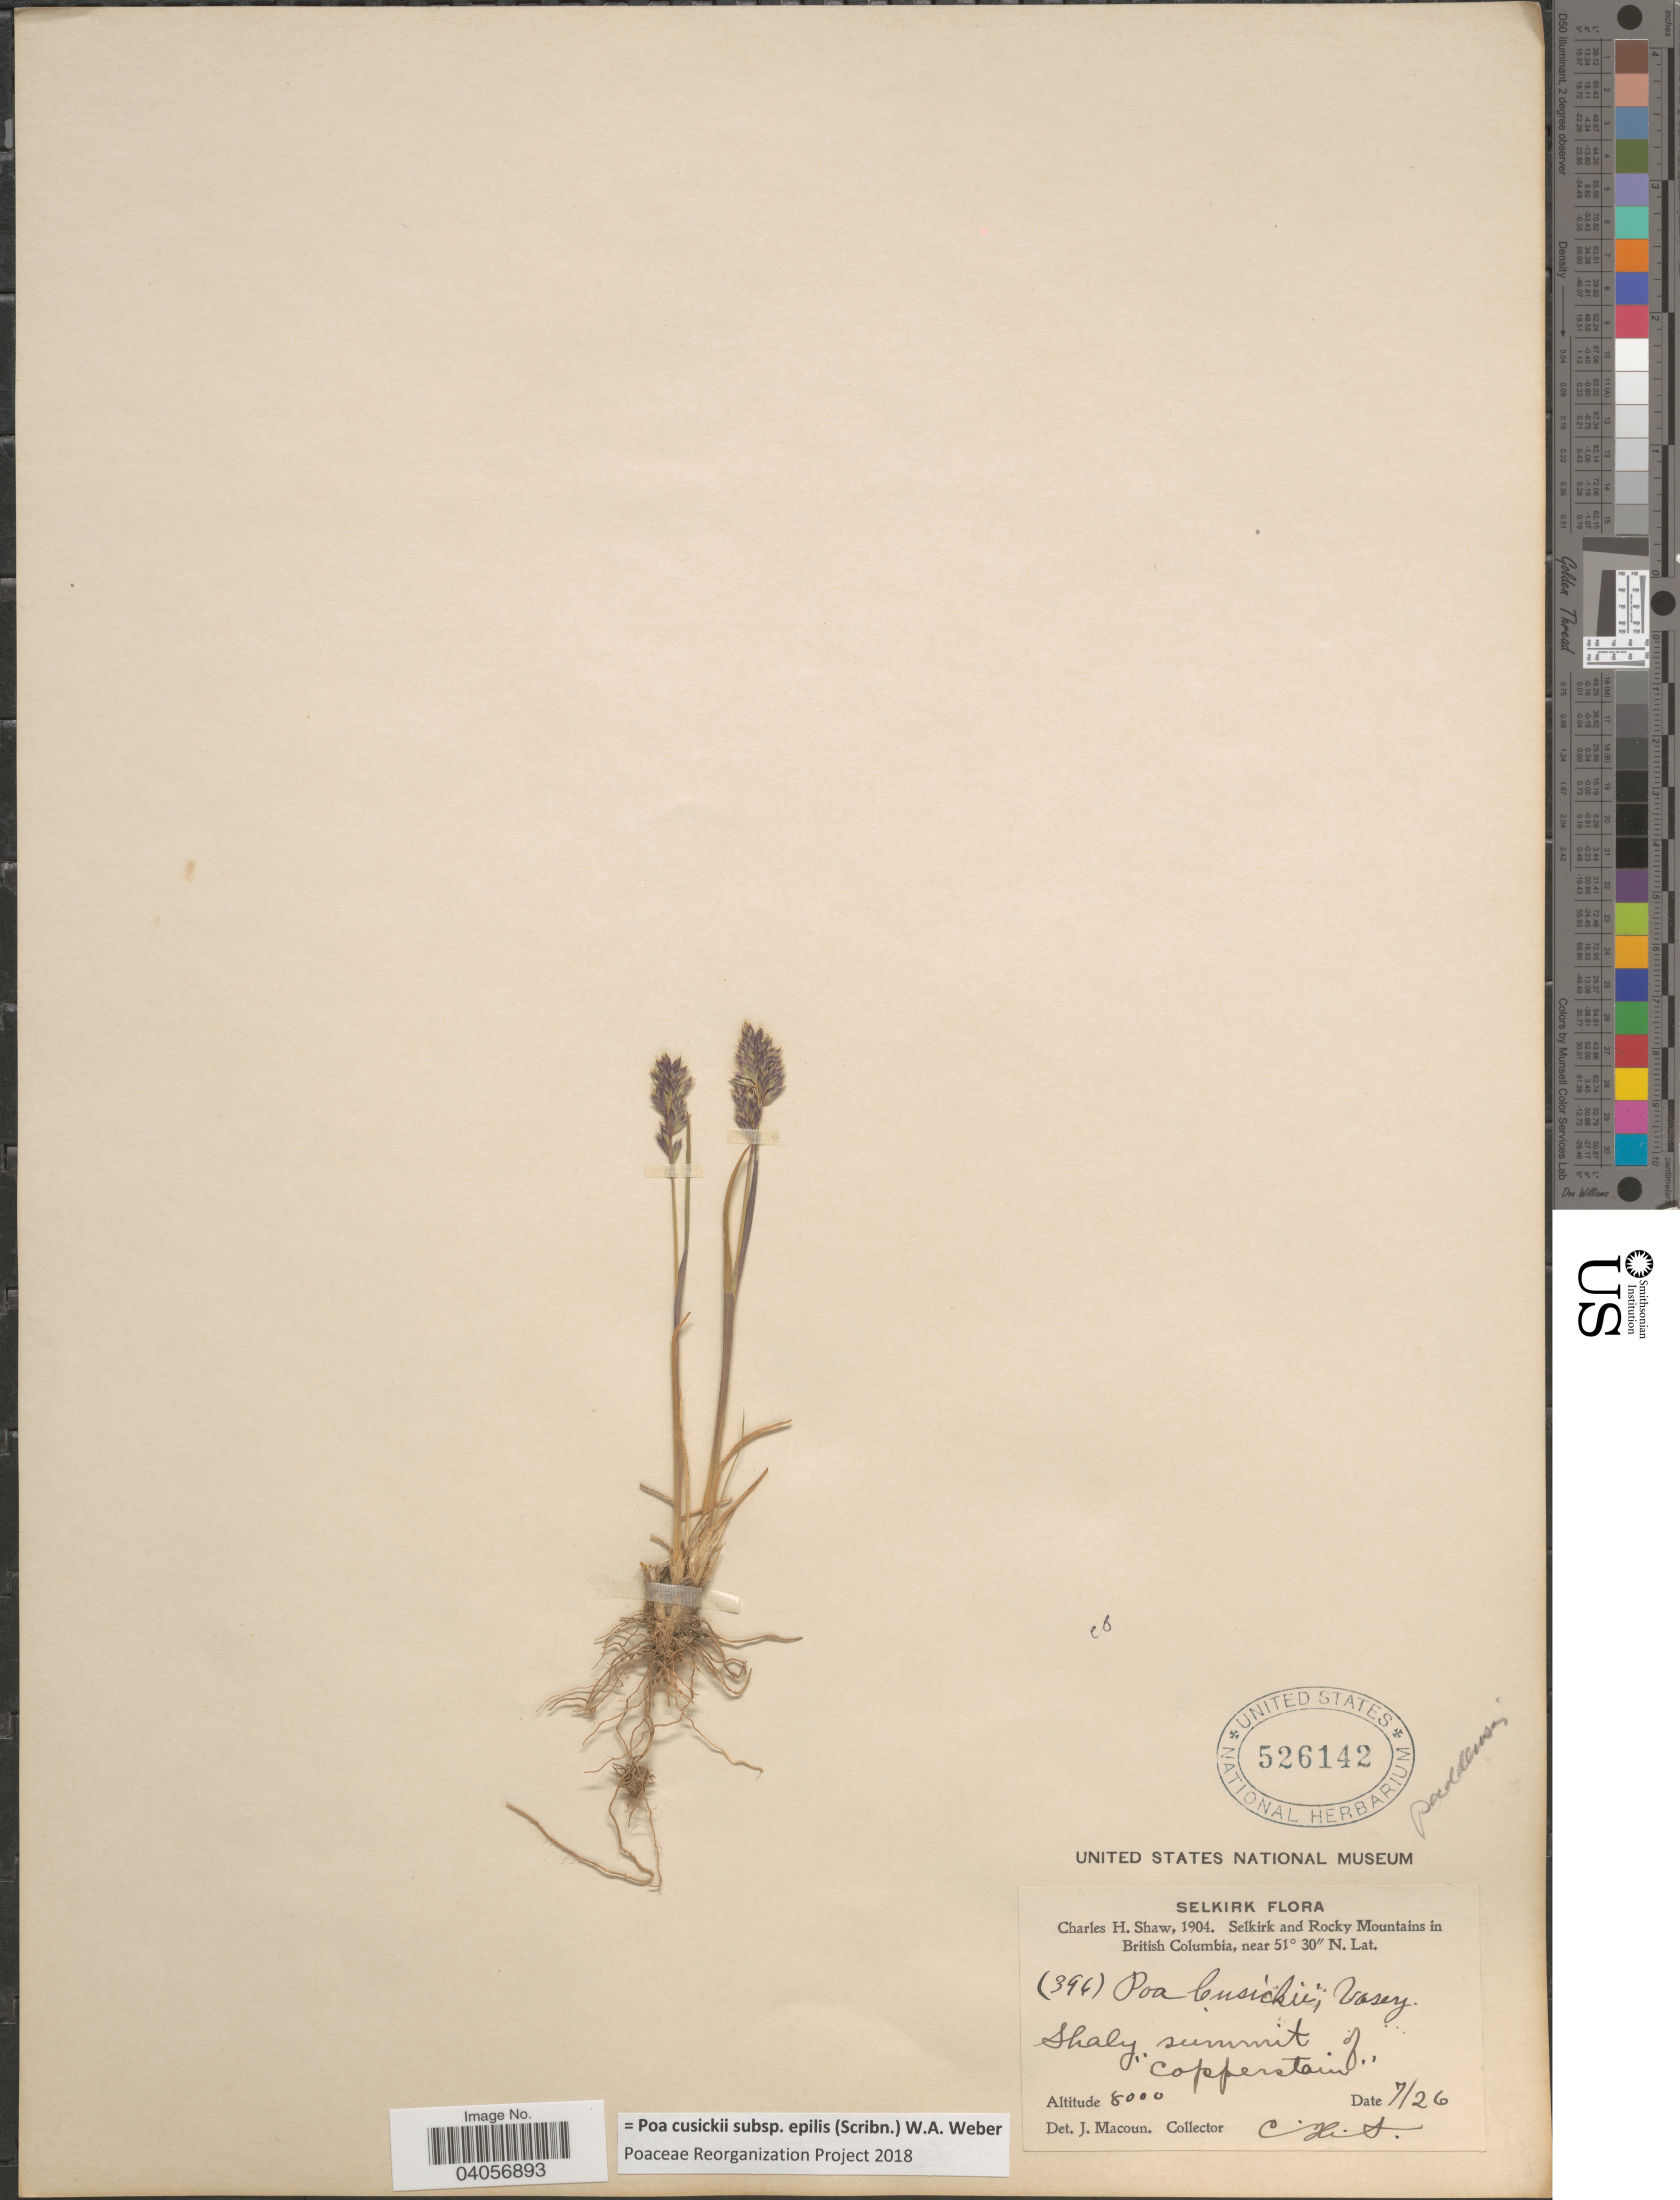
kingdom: Plantae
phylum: Tracheophyta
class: Liliopsida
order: Poales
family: Poaceae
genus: Poa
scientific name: Poa cusickii subsp. epilis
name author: (Scribn.) W.A. Weber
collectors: C. H. Shaw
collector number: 396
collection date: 1904-07-26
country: Canada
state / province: British Columbia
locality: Selkirk. Selkirk and Rocky Mountains. Shaly summit of "Copperstain".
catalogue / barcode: US 526142